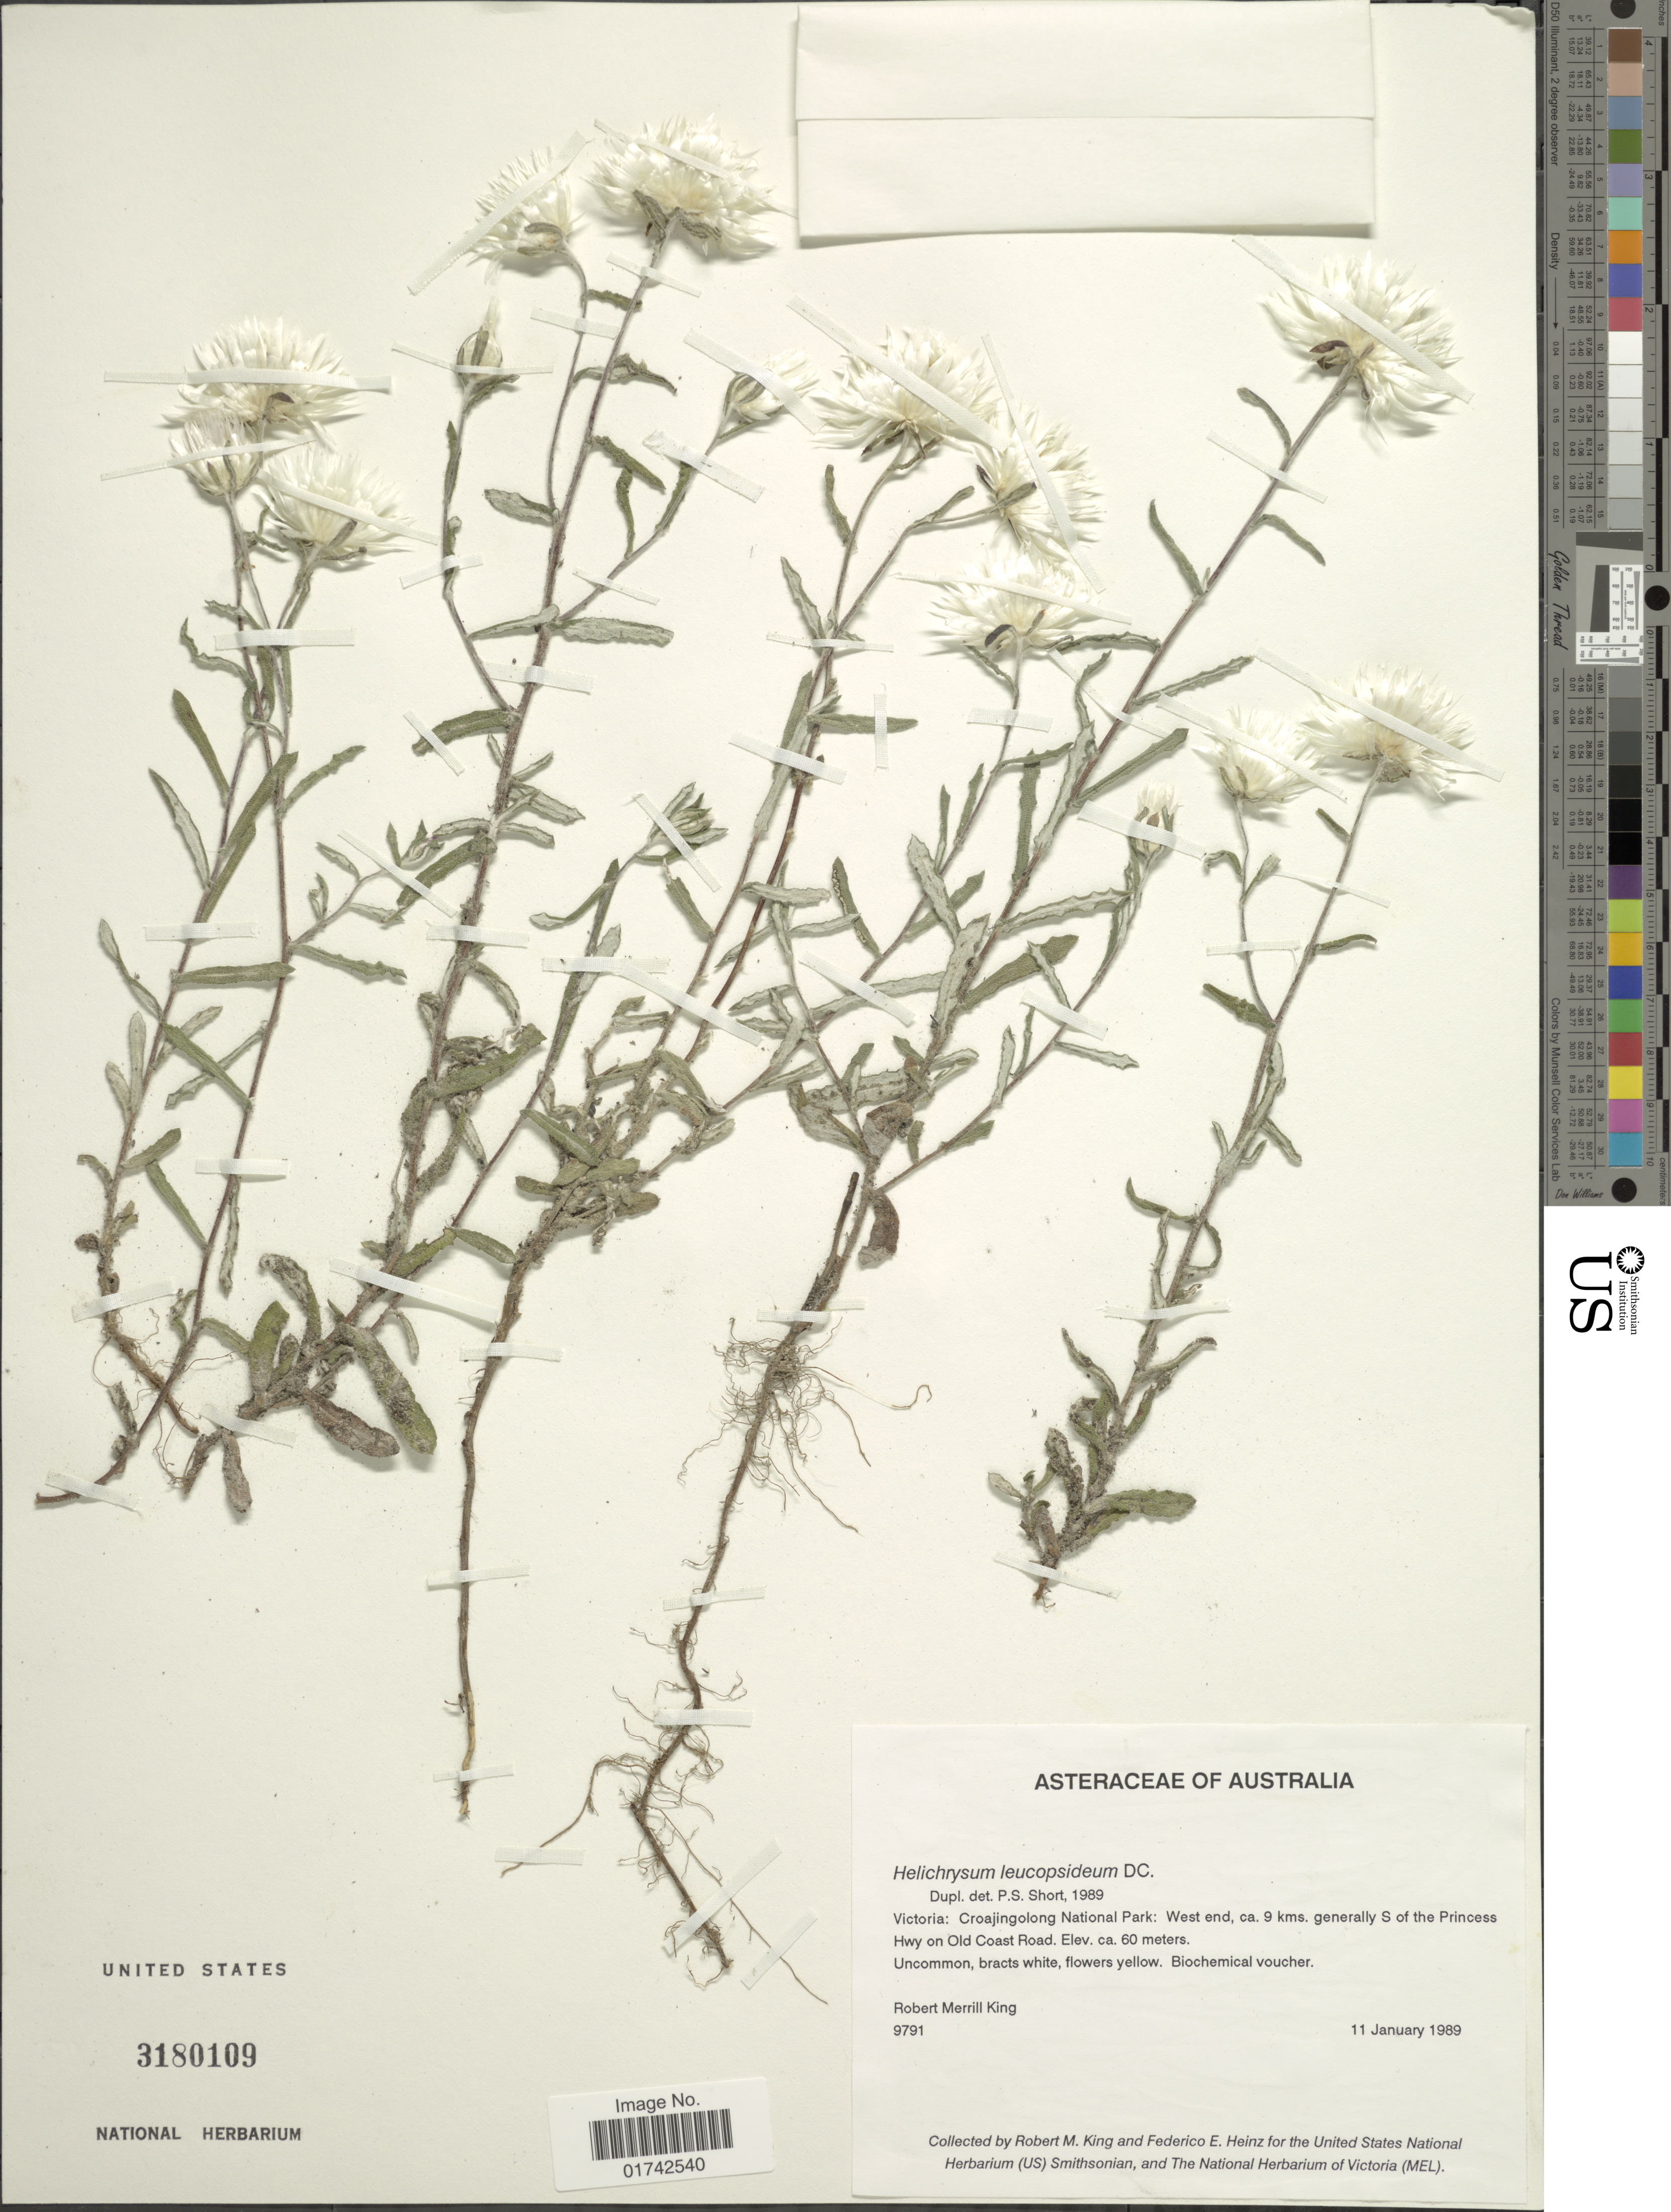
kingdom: Plantae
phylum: Tracheophyta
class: Magnoliopsida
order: Asterales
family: Asteraceae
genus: Helichrysum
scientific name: Helichrysum leucopsidium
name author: DC.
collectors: R. M. King & F. Heinz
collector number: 9791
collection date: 1989-01-11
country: Australia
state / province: Victoria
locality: Victoria: Croajingolong National Park: West end, ca. 9 kms. generally S of the Princess Hwy on Old Coast Road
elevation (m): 60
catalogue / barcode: US 3180109